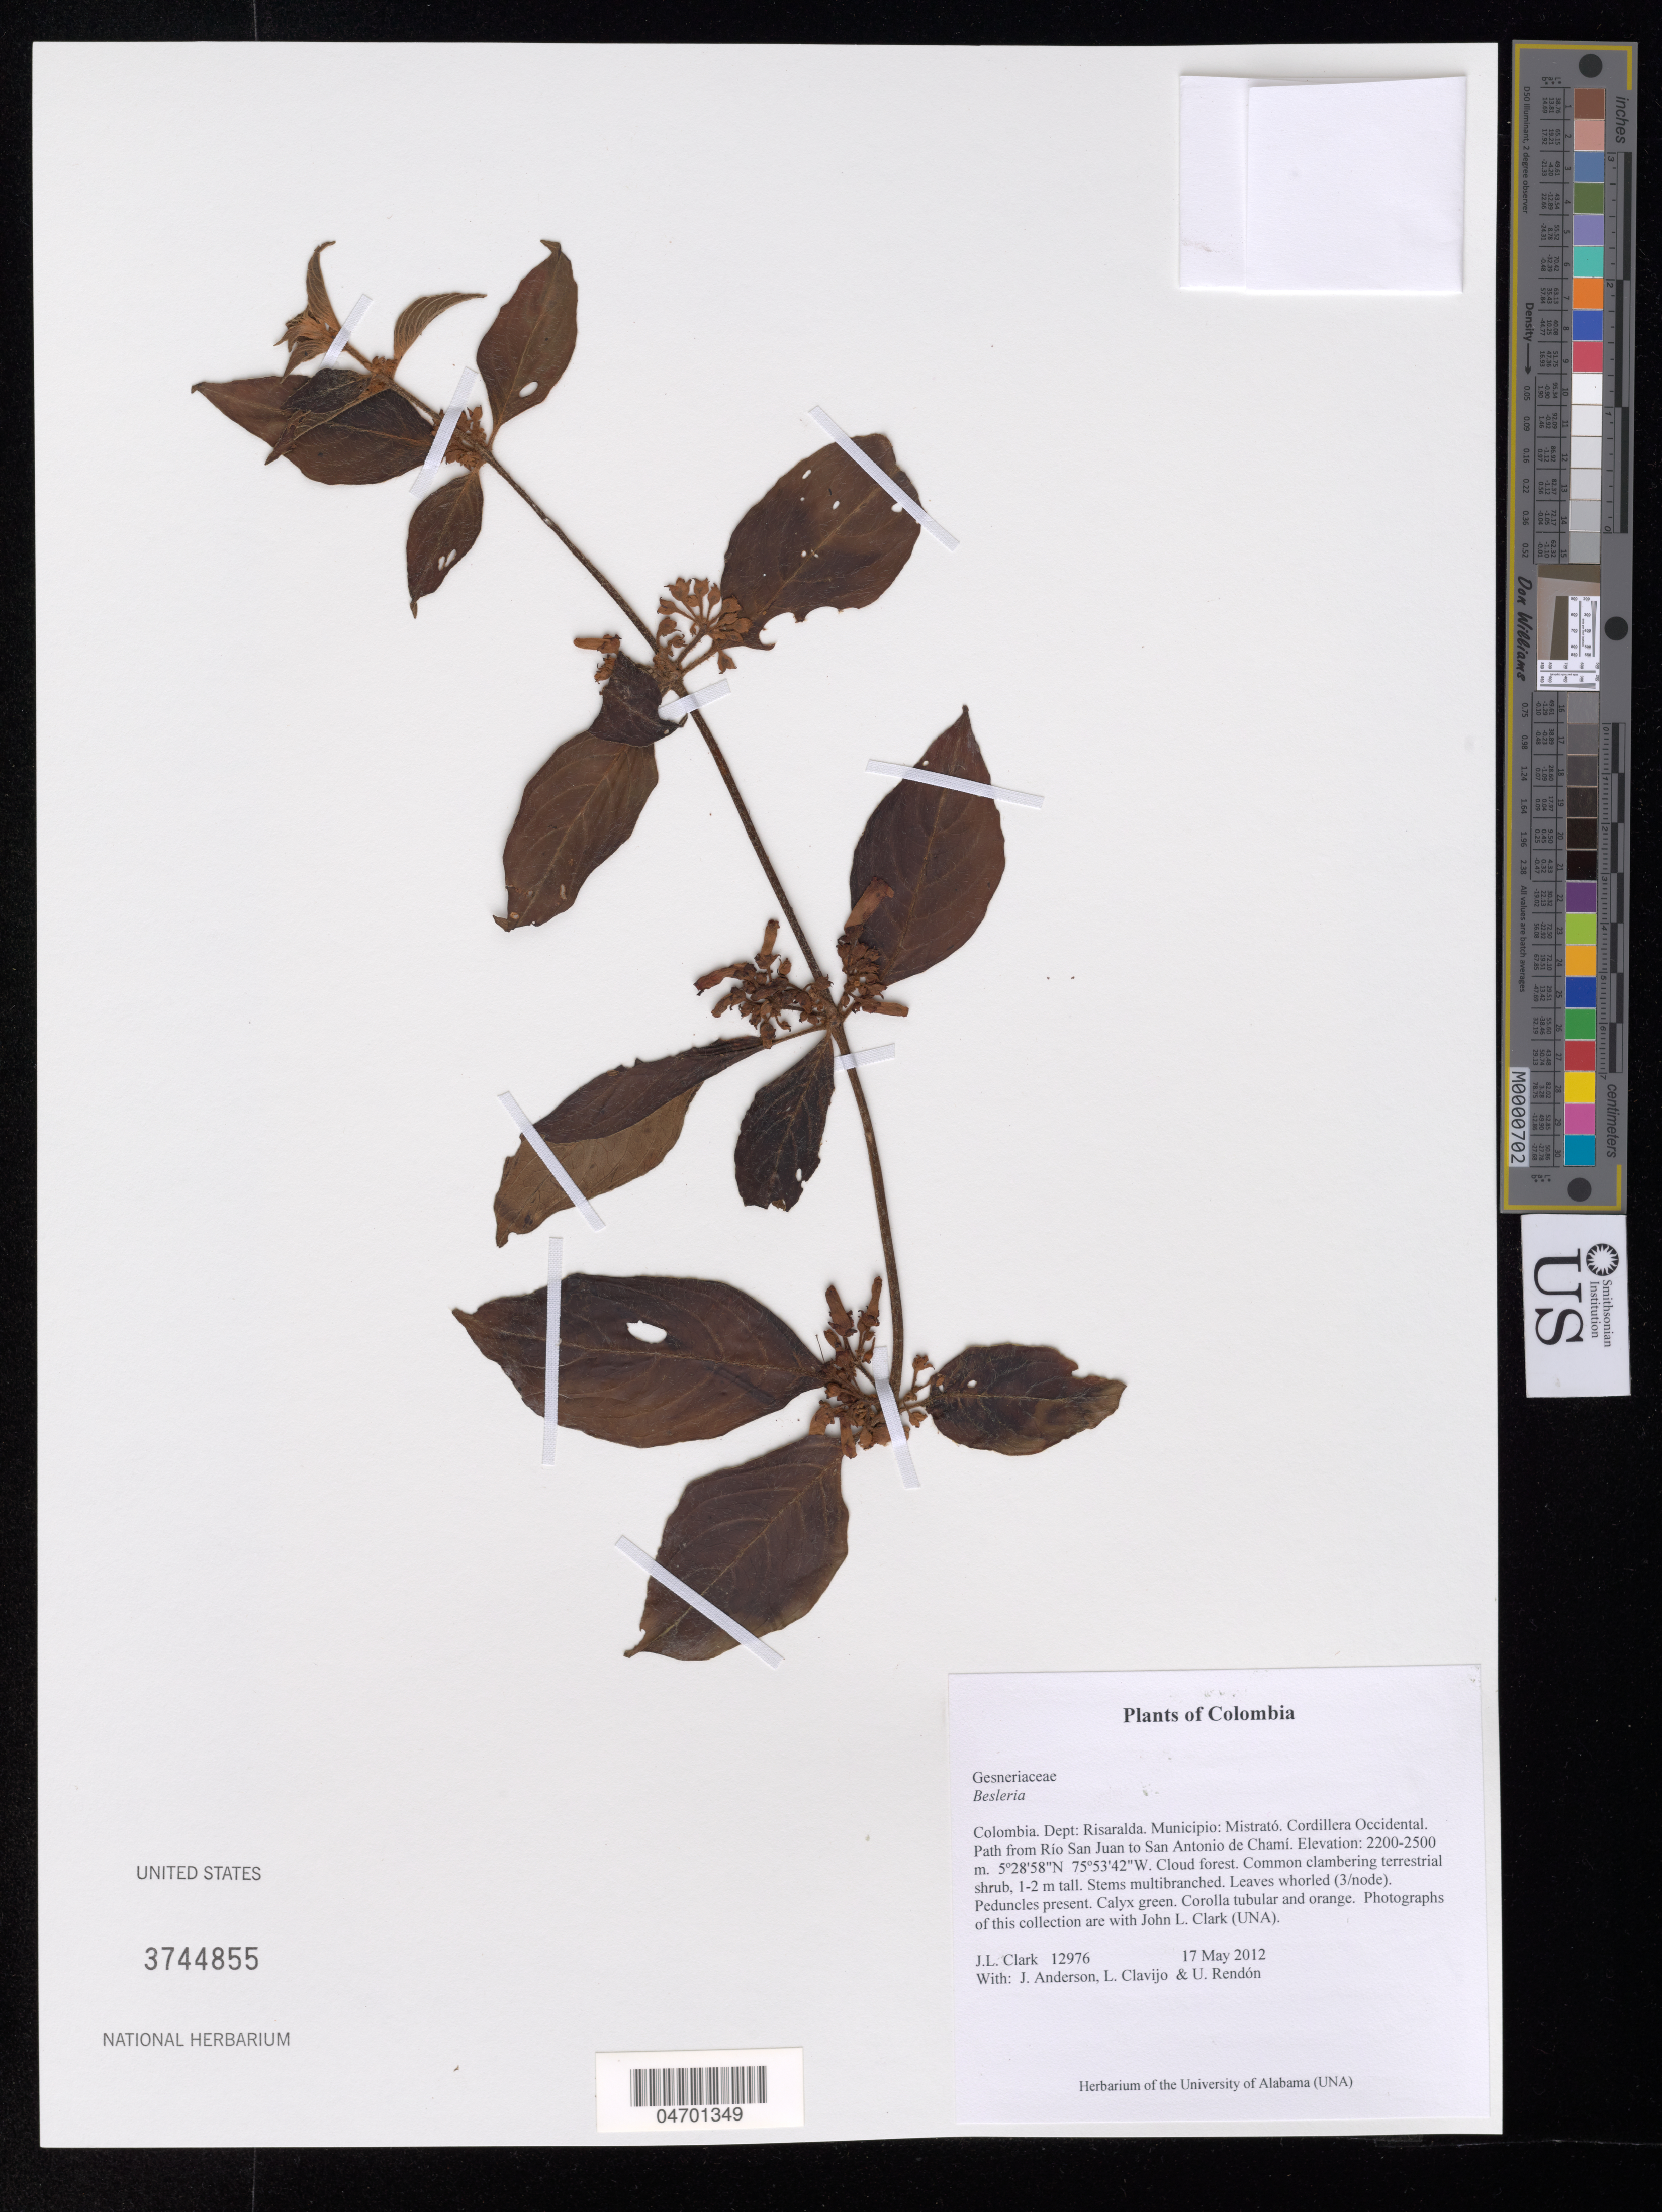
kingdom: Plantae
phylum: Tracheophyta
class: Magnoliopsida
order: Lamiales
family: Gesneriaceae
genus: Besleria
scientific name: Besleria sp.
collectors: J. L. Clark, J. Anderson, L. Clavijo & U. Rendón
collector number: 12976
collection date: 2012-05-17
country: Colombia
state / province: Risaralda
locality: Dept: Risaralda. Municipio: Mistrató. Cordillera Occidental. Path from Río San Juan to San Antonio de Chamí.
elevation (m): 2200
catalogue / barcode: US 3744855